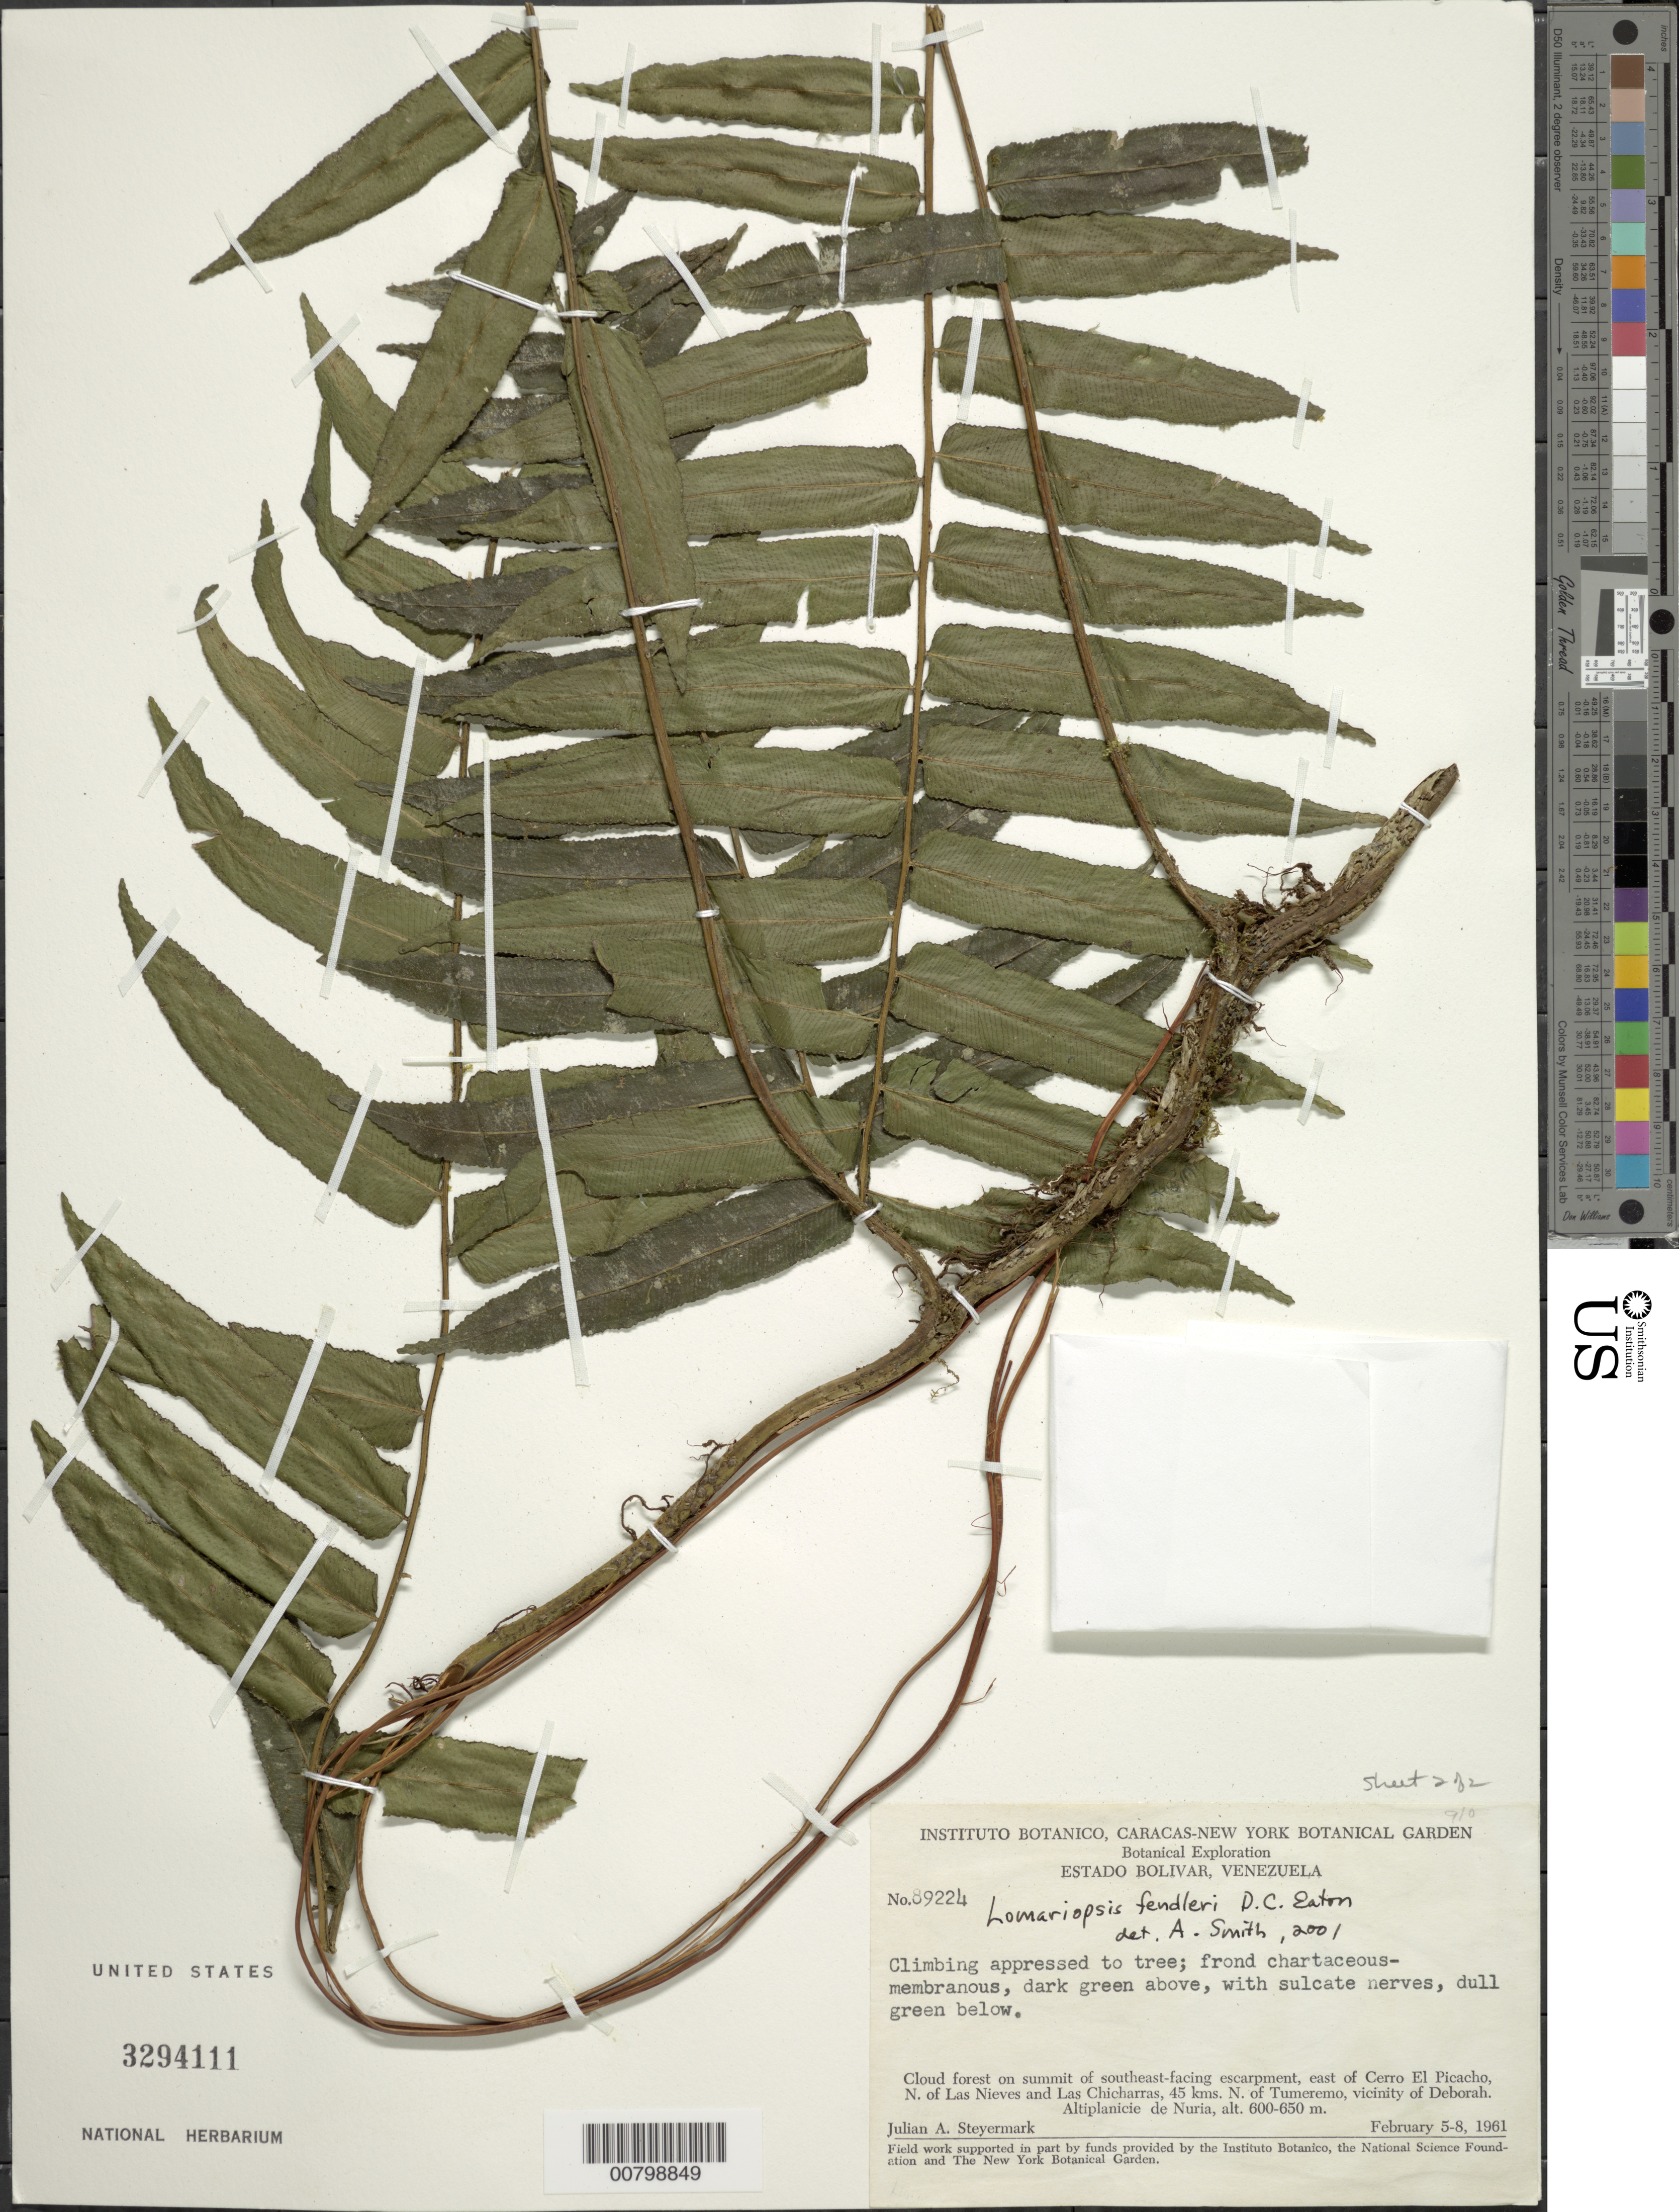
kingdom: Plantae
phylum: Tracheophyta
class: Polypodiopsida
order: Polypodiales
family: Lomariopsidaceae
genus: Lomariopsis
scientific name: Lomariopsis fendleri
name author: D.C. Eaton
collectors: J. Steyermark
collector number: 89224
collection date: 1961-02-05/1961-02-08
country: Venezuela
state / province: Bolivar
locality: Cloud forest on summit of southeast-facing escarpment, east of Cerro El Picacho, N. of Las Nieves and las Chicharras, 45 kms N of Tumeremo, vicinity of Deborah. Altiplancide de Nuria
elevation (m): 600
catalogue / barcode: US 3294111